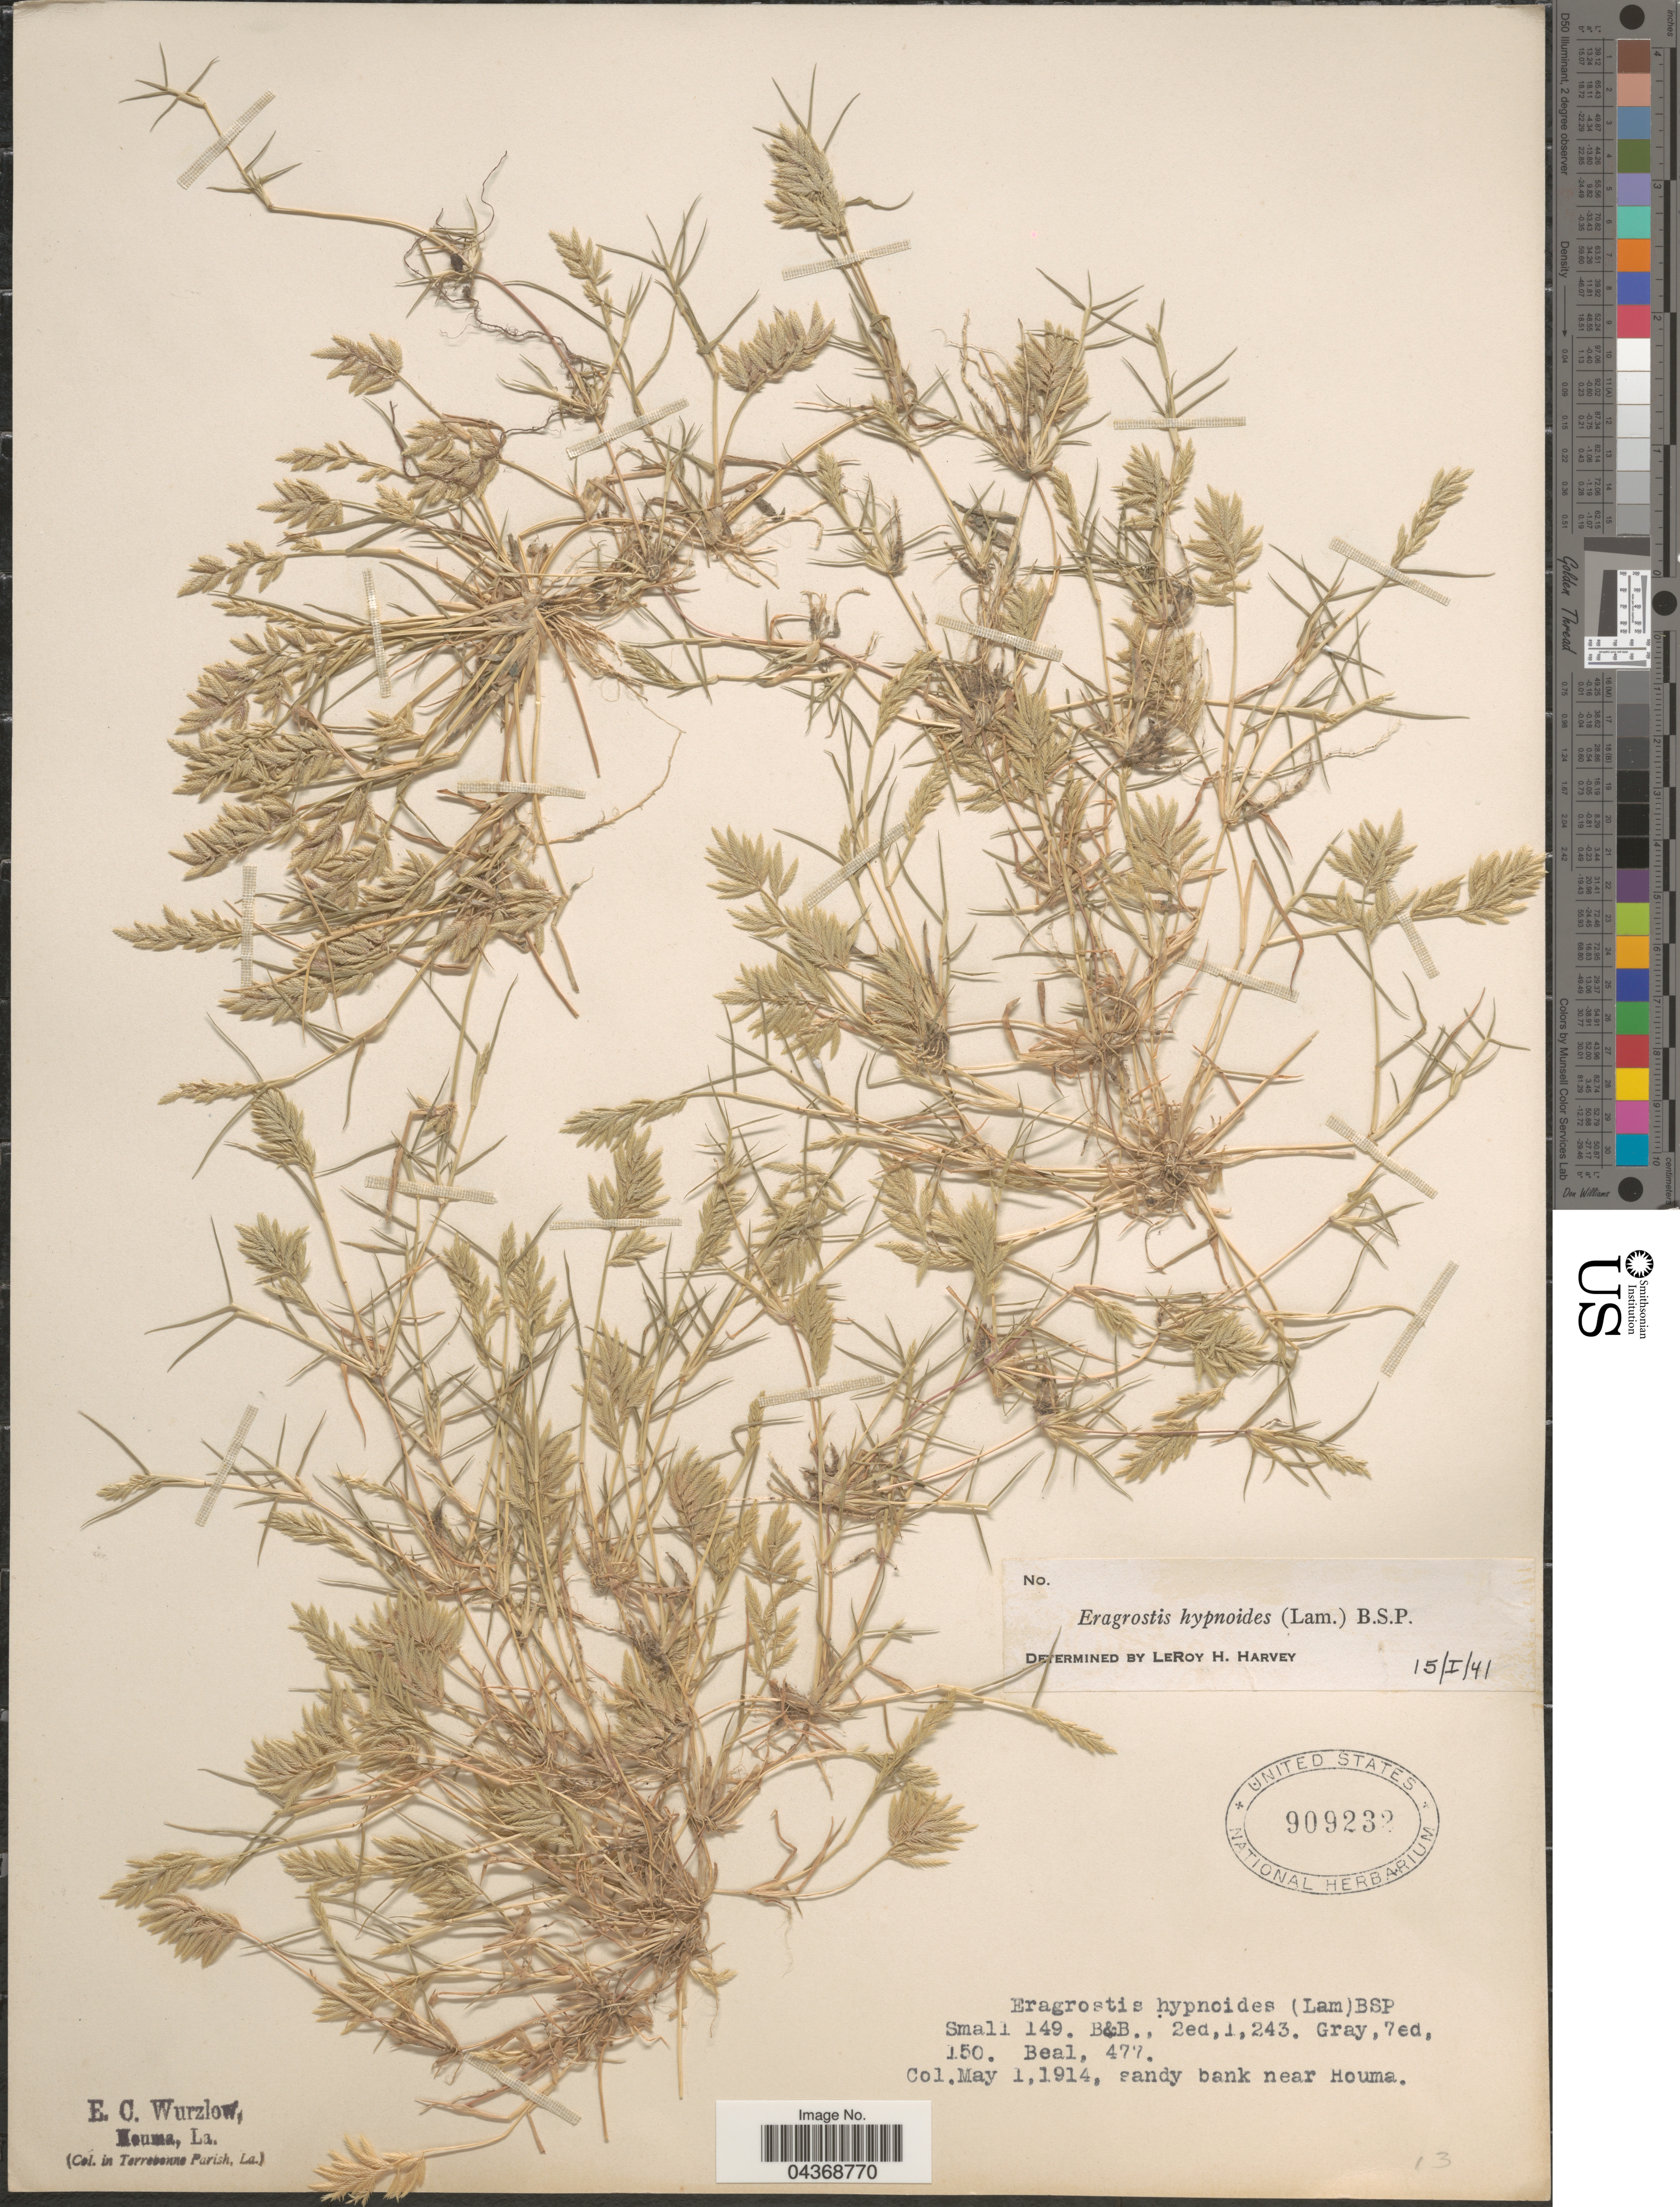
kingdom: Plantae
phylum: Tracheophyta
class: Liliopsida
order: Poales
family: Poaceae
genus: Eragrostis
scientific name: Eragrostis hypnoides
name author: (Lam.) Britton, Stearns & Poggenb.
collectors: E. Wurzlow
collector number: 13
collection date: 1914-05-01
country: United States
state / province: Louisiana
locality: In Terreboune Parish. Sandy bank near Houma.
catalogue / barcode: US 909232